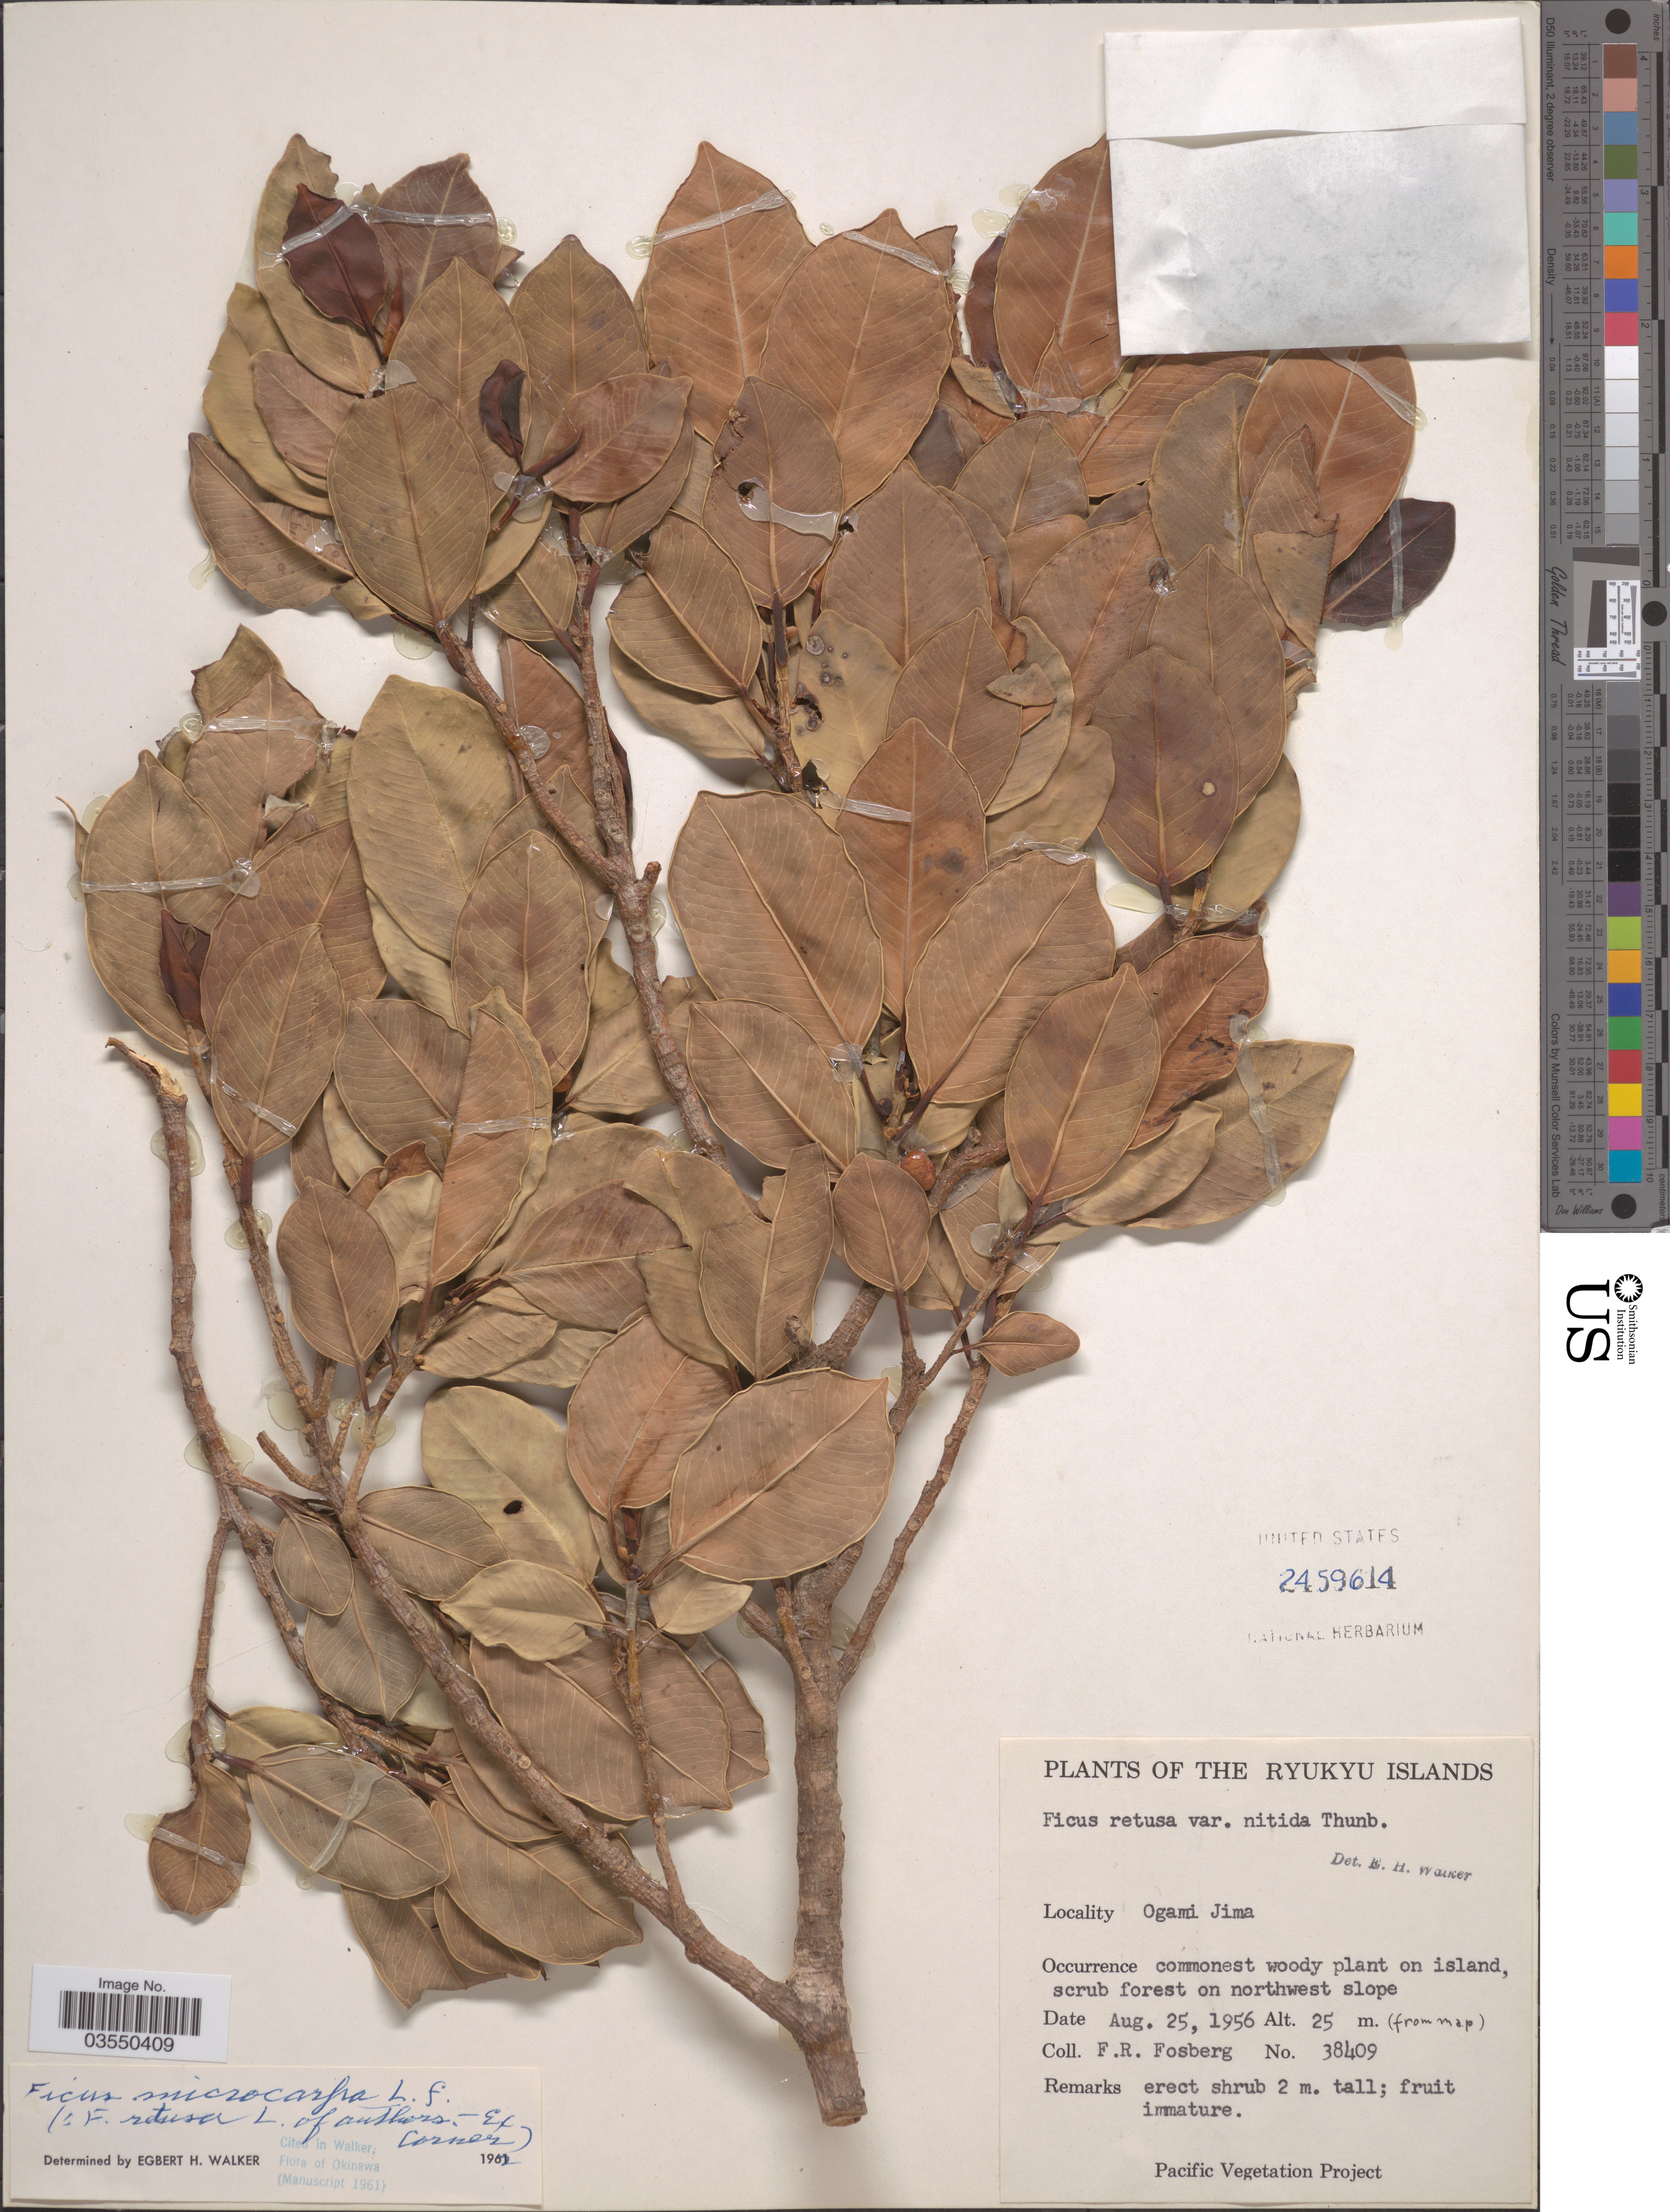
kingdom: Plantae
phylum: Tracheophyta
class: Magnoliopsida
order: Rosales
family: Moraceae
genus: Ficus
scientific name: Ficus microcarpa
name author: L. f.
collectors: F. R. Fosberg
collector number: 38409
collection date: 1956-08-25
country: Japan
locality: The Ryukyu Islands. Ogami Jima.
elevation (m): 25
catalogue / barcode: US 2459614